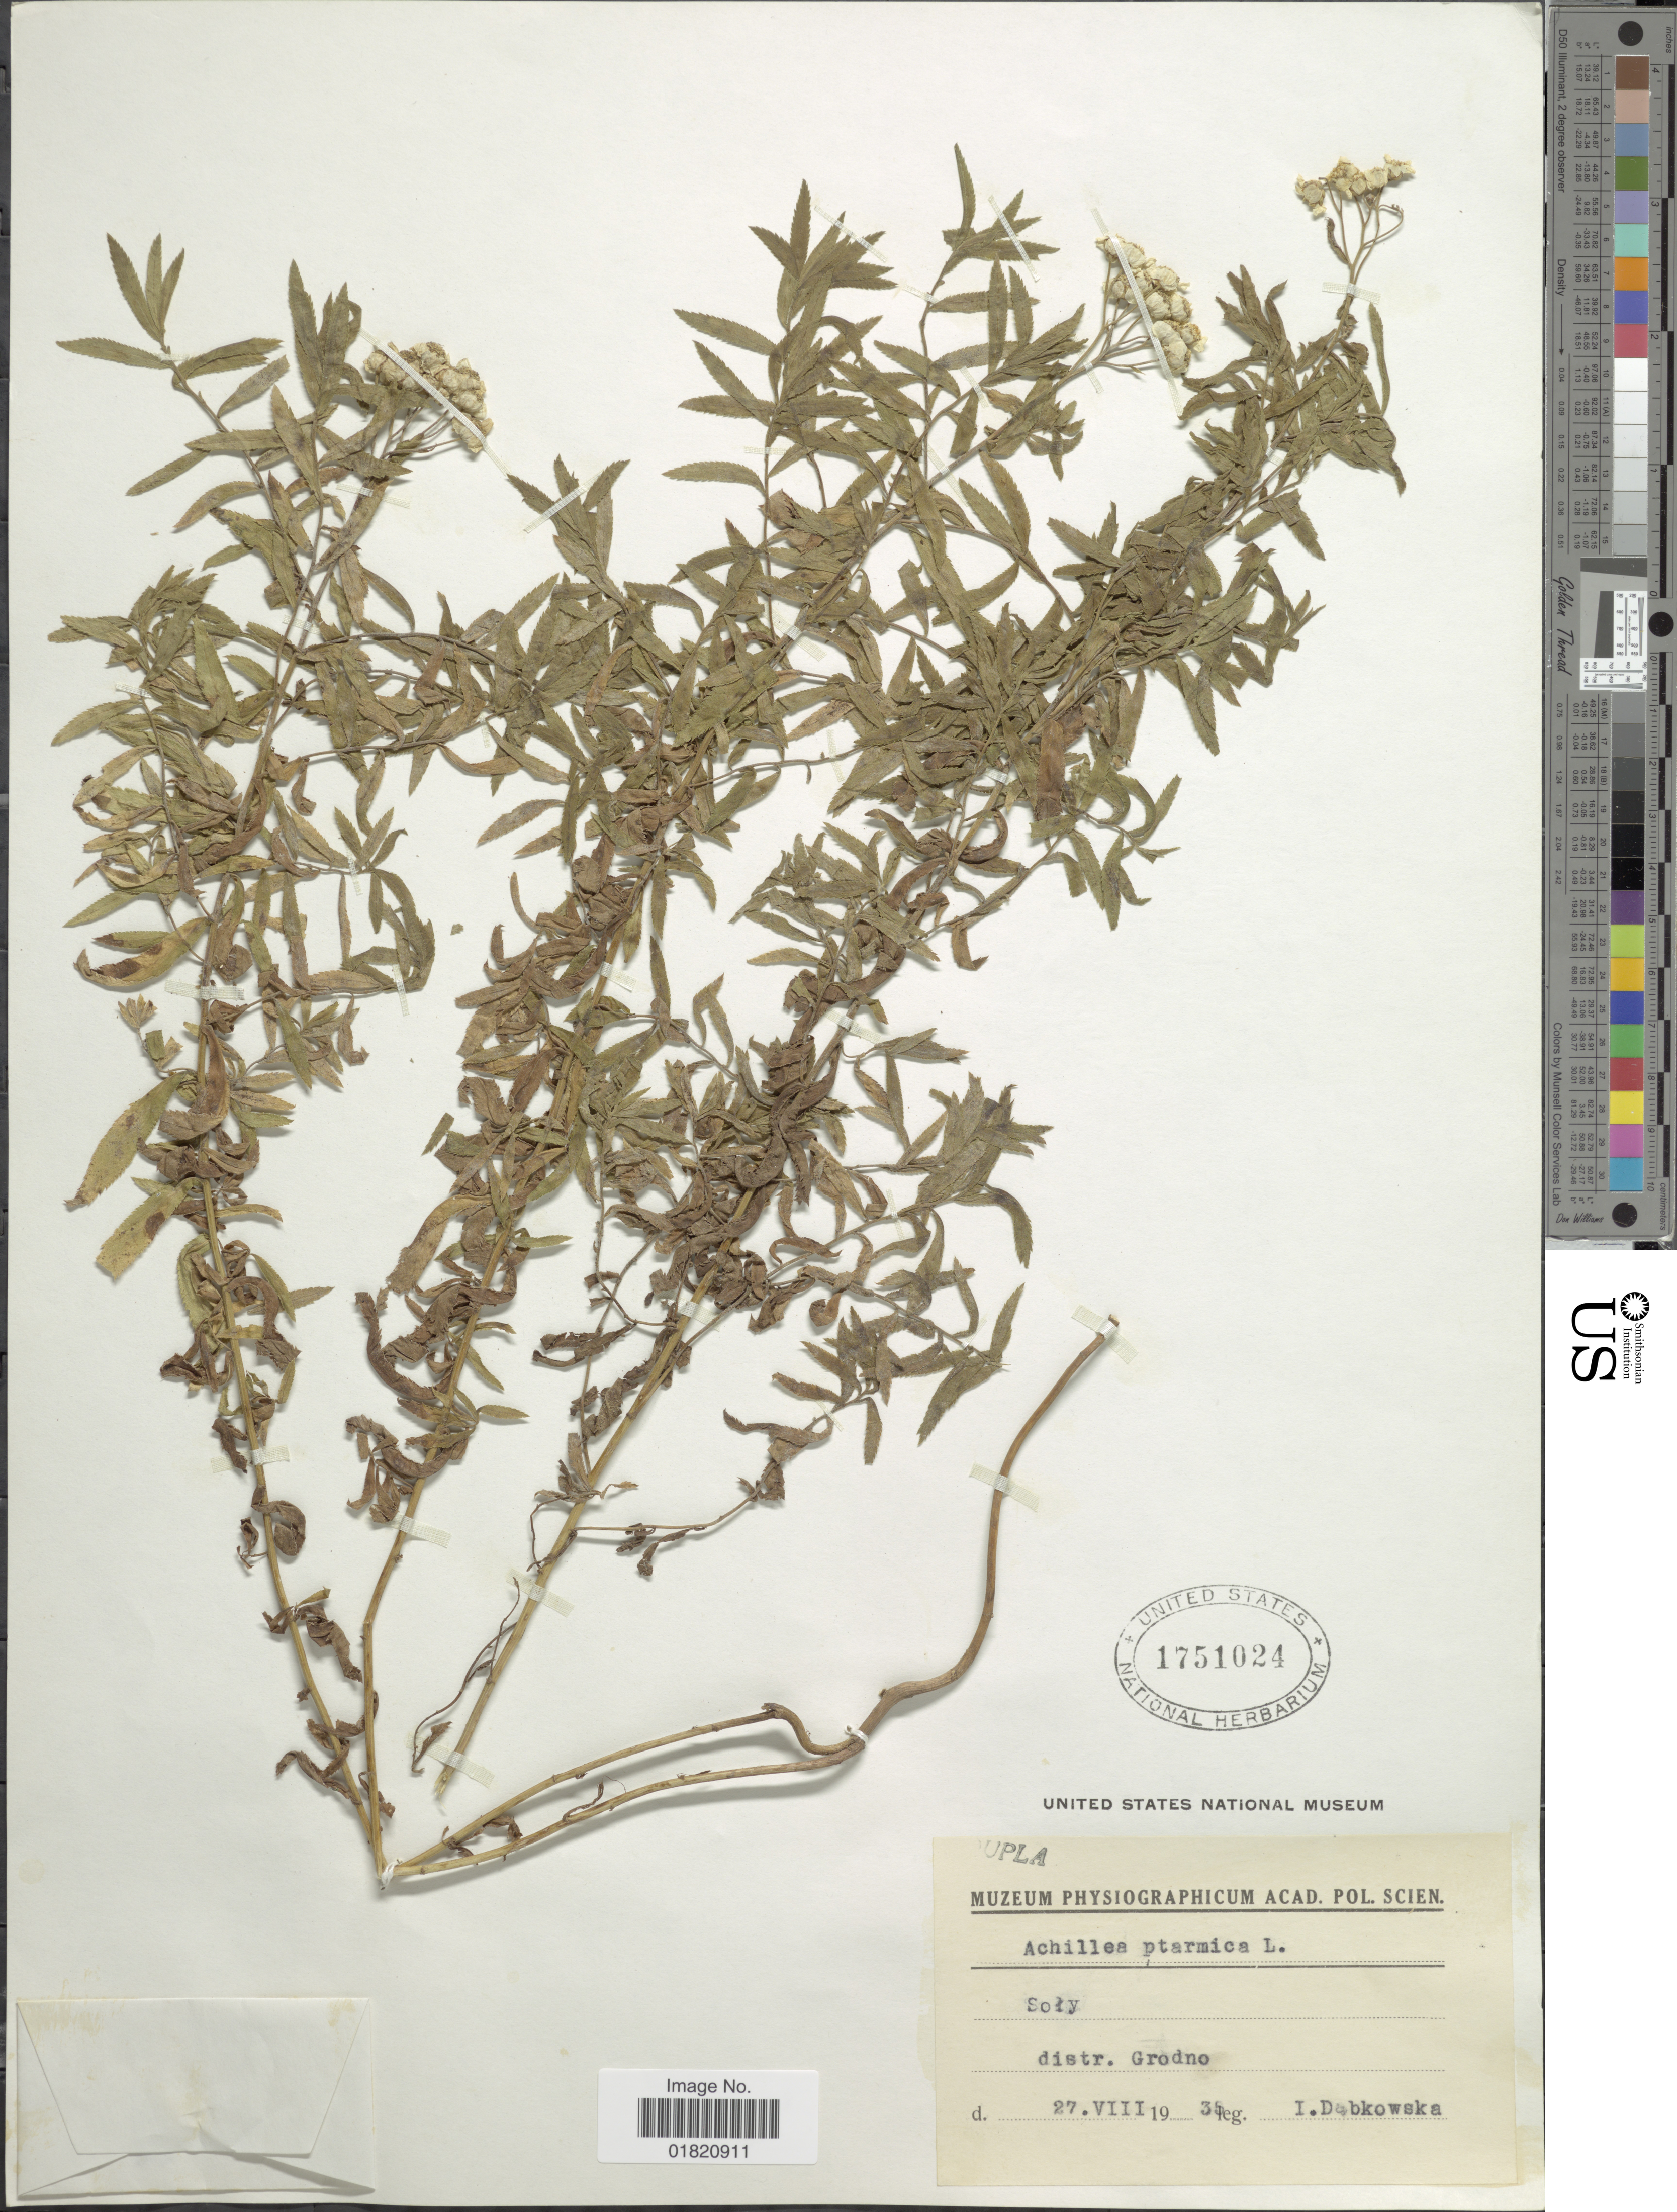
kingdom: Plantae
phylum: Tracheophyta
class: Magnoliopsida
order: Asterales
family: Asteraceae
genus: Achillea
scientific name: Achillea ptarmica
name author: L.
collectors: I. Dabkowska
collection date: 1935-08-27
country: Belarus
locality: Soly distr. Grodno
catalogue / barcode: US 1751024